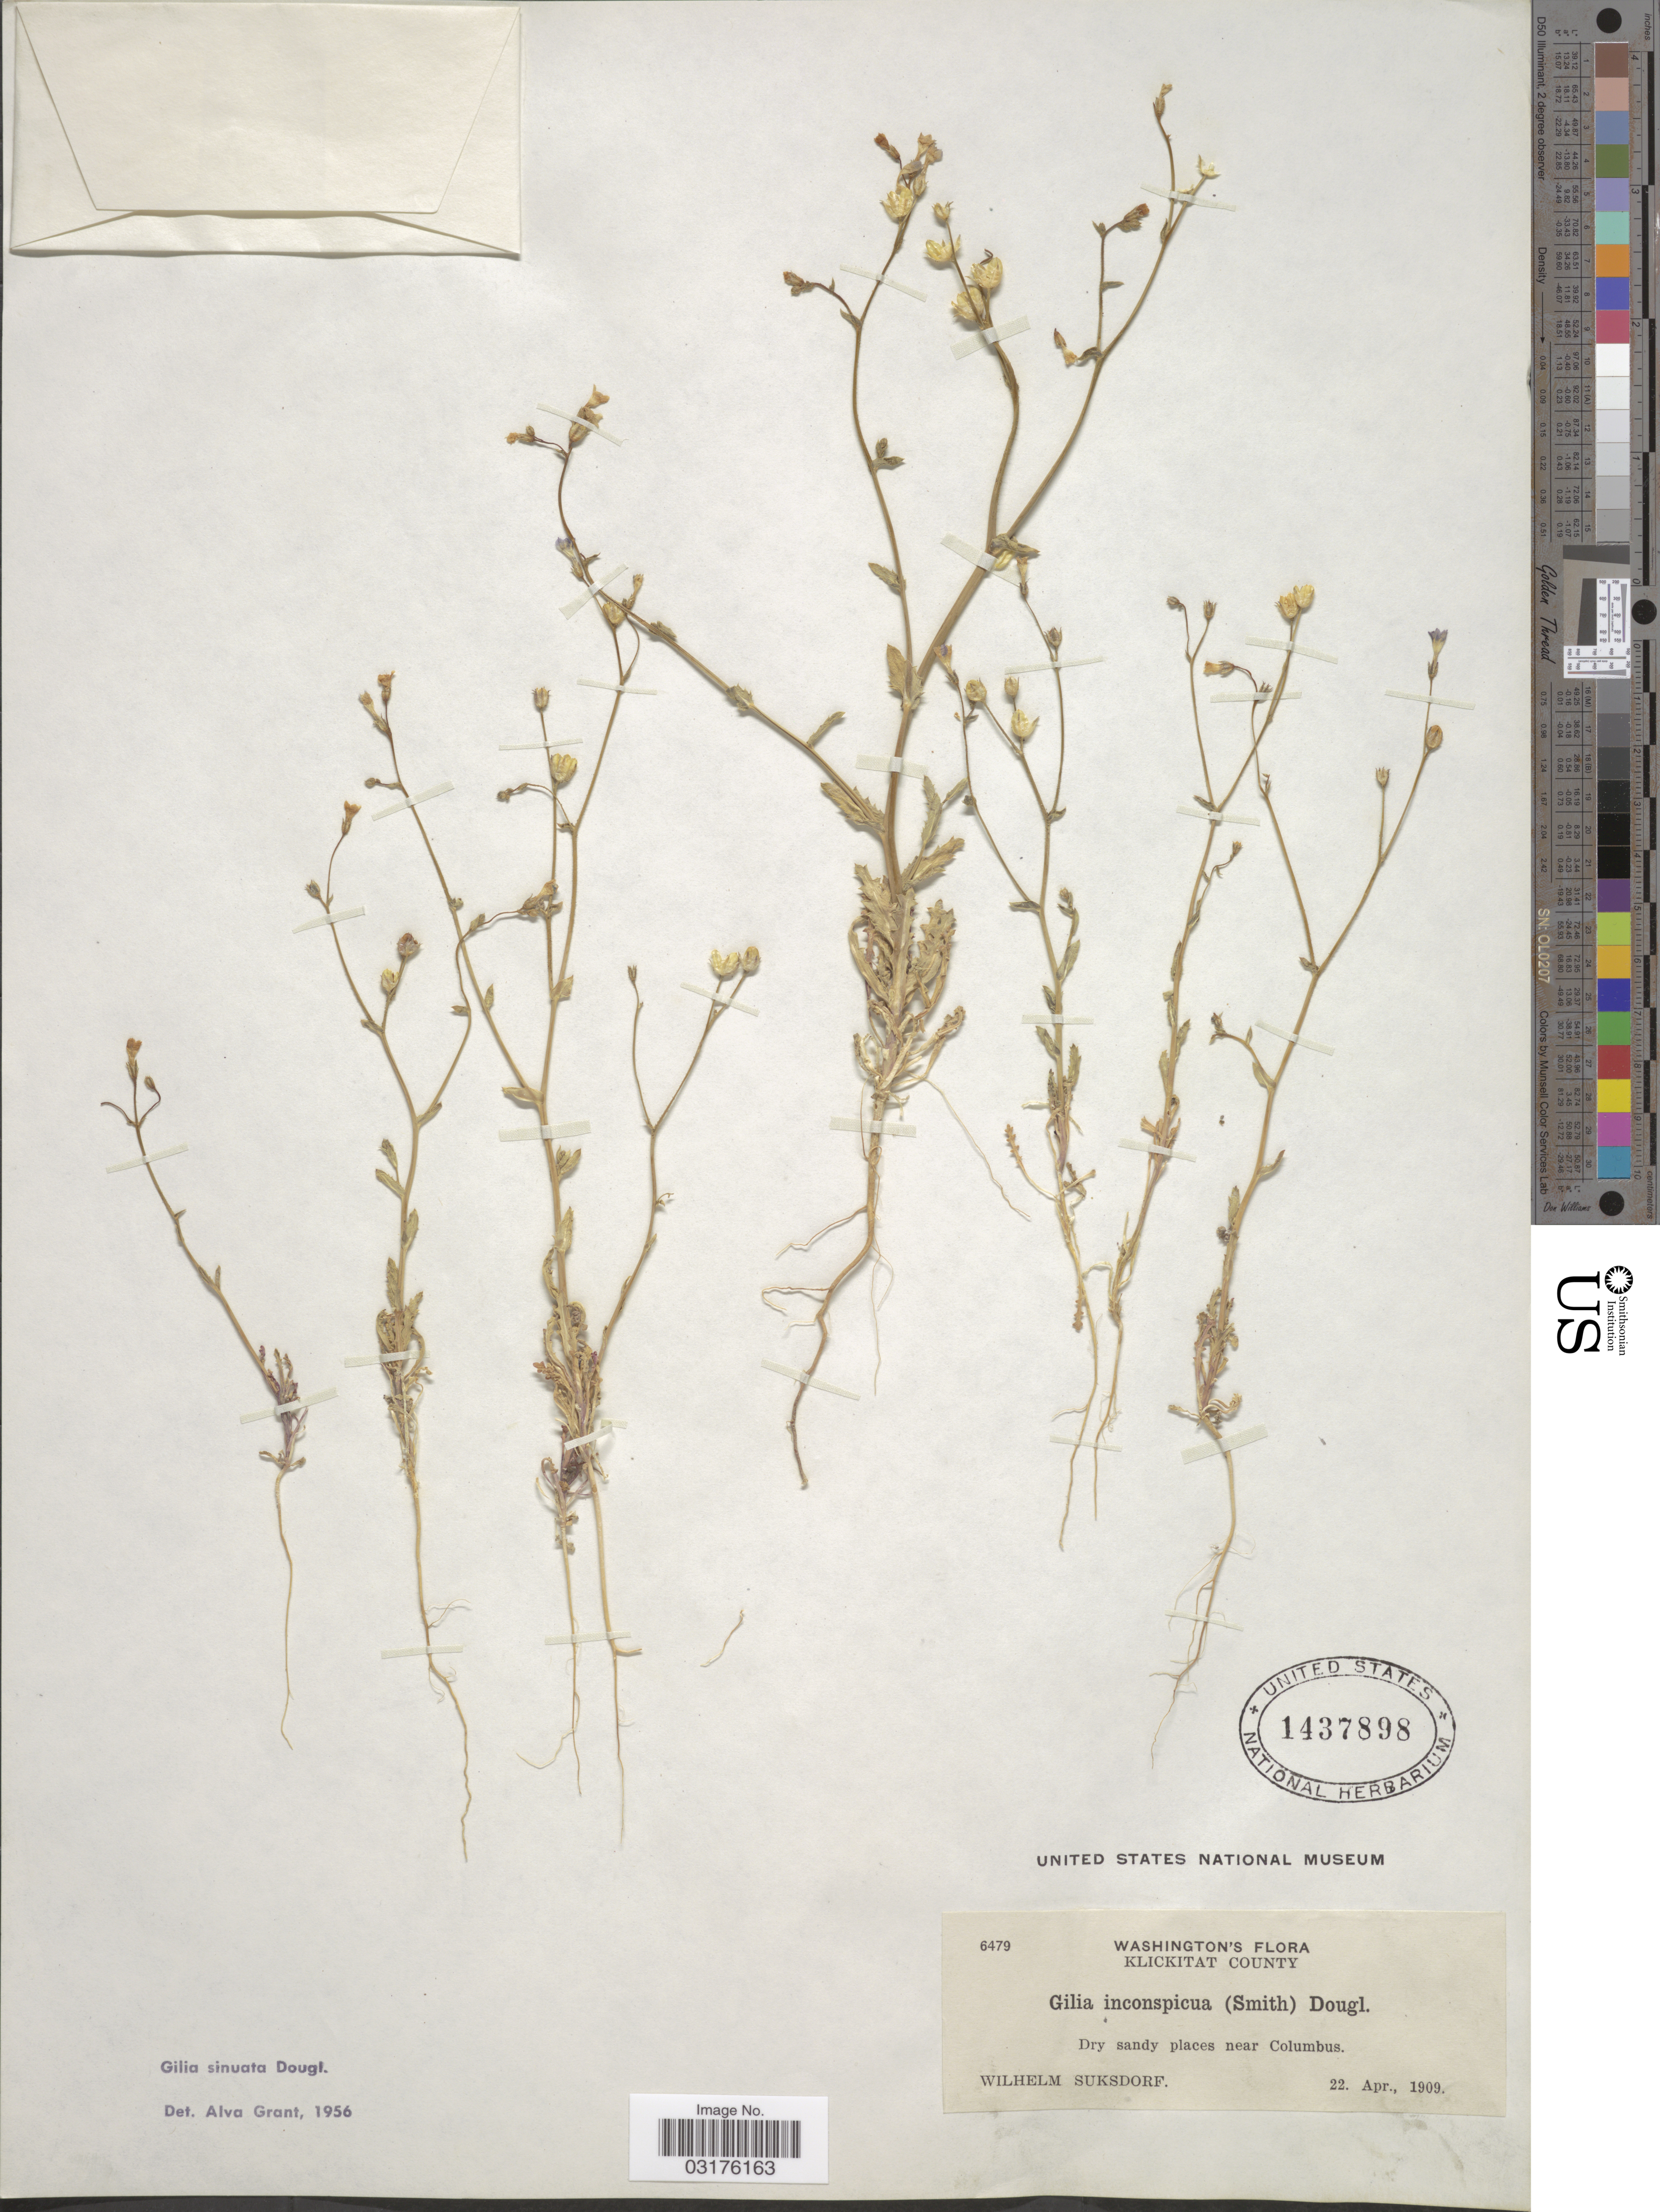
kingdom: Plantae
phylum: Tracheophyta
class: Magnoliopsida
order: Ericales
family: Polemoniaceae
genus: Gilia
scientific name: Gilia sinuata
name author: Douglas ex Benth.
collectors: W. N. Suksdorf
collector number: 6479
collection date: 1909-04-22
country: United States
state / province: Washington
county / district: Klickitat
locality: Klickitat County, Dry sandy places near Columbus.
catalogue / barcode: US 1437898